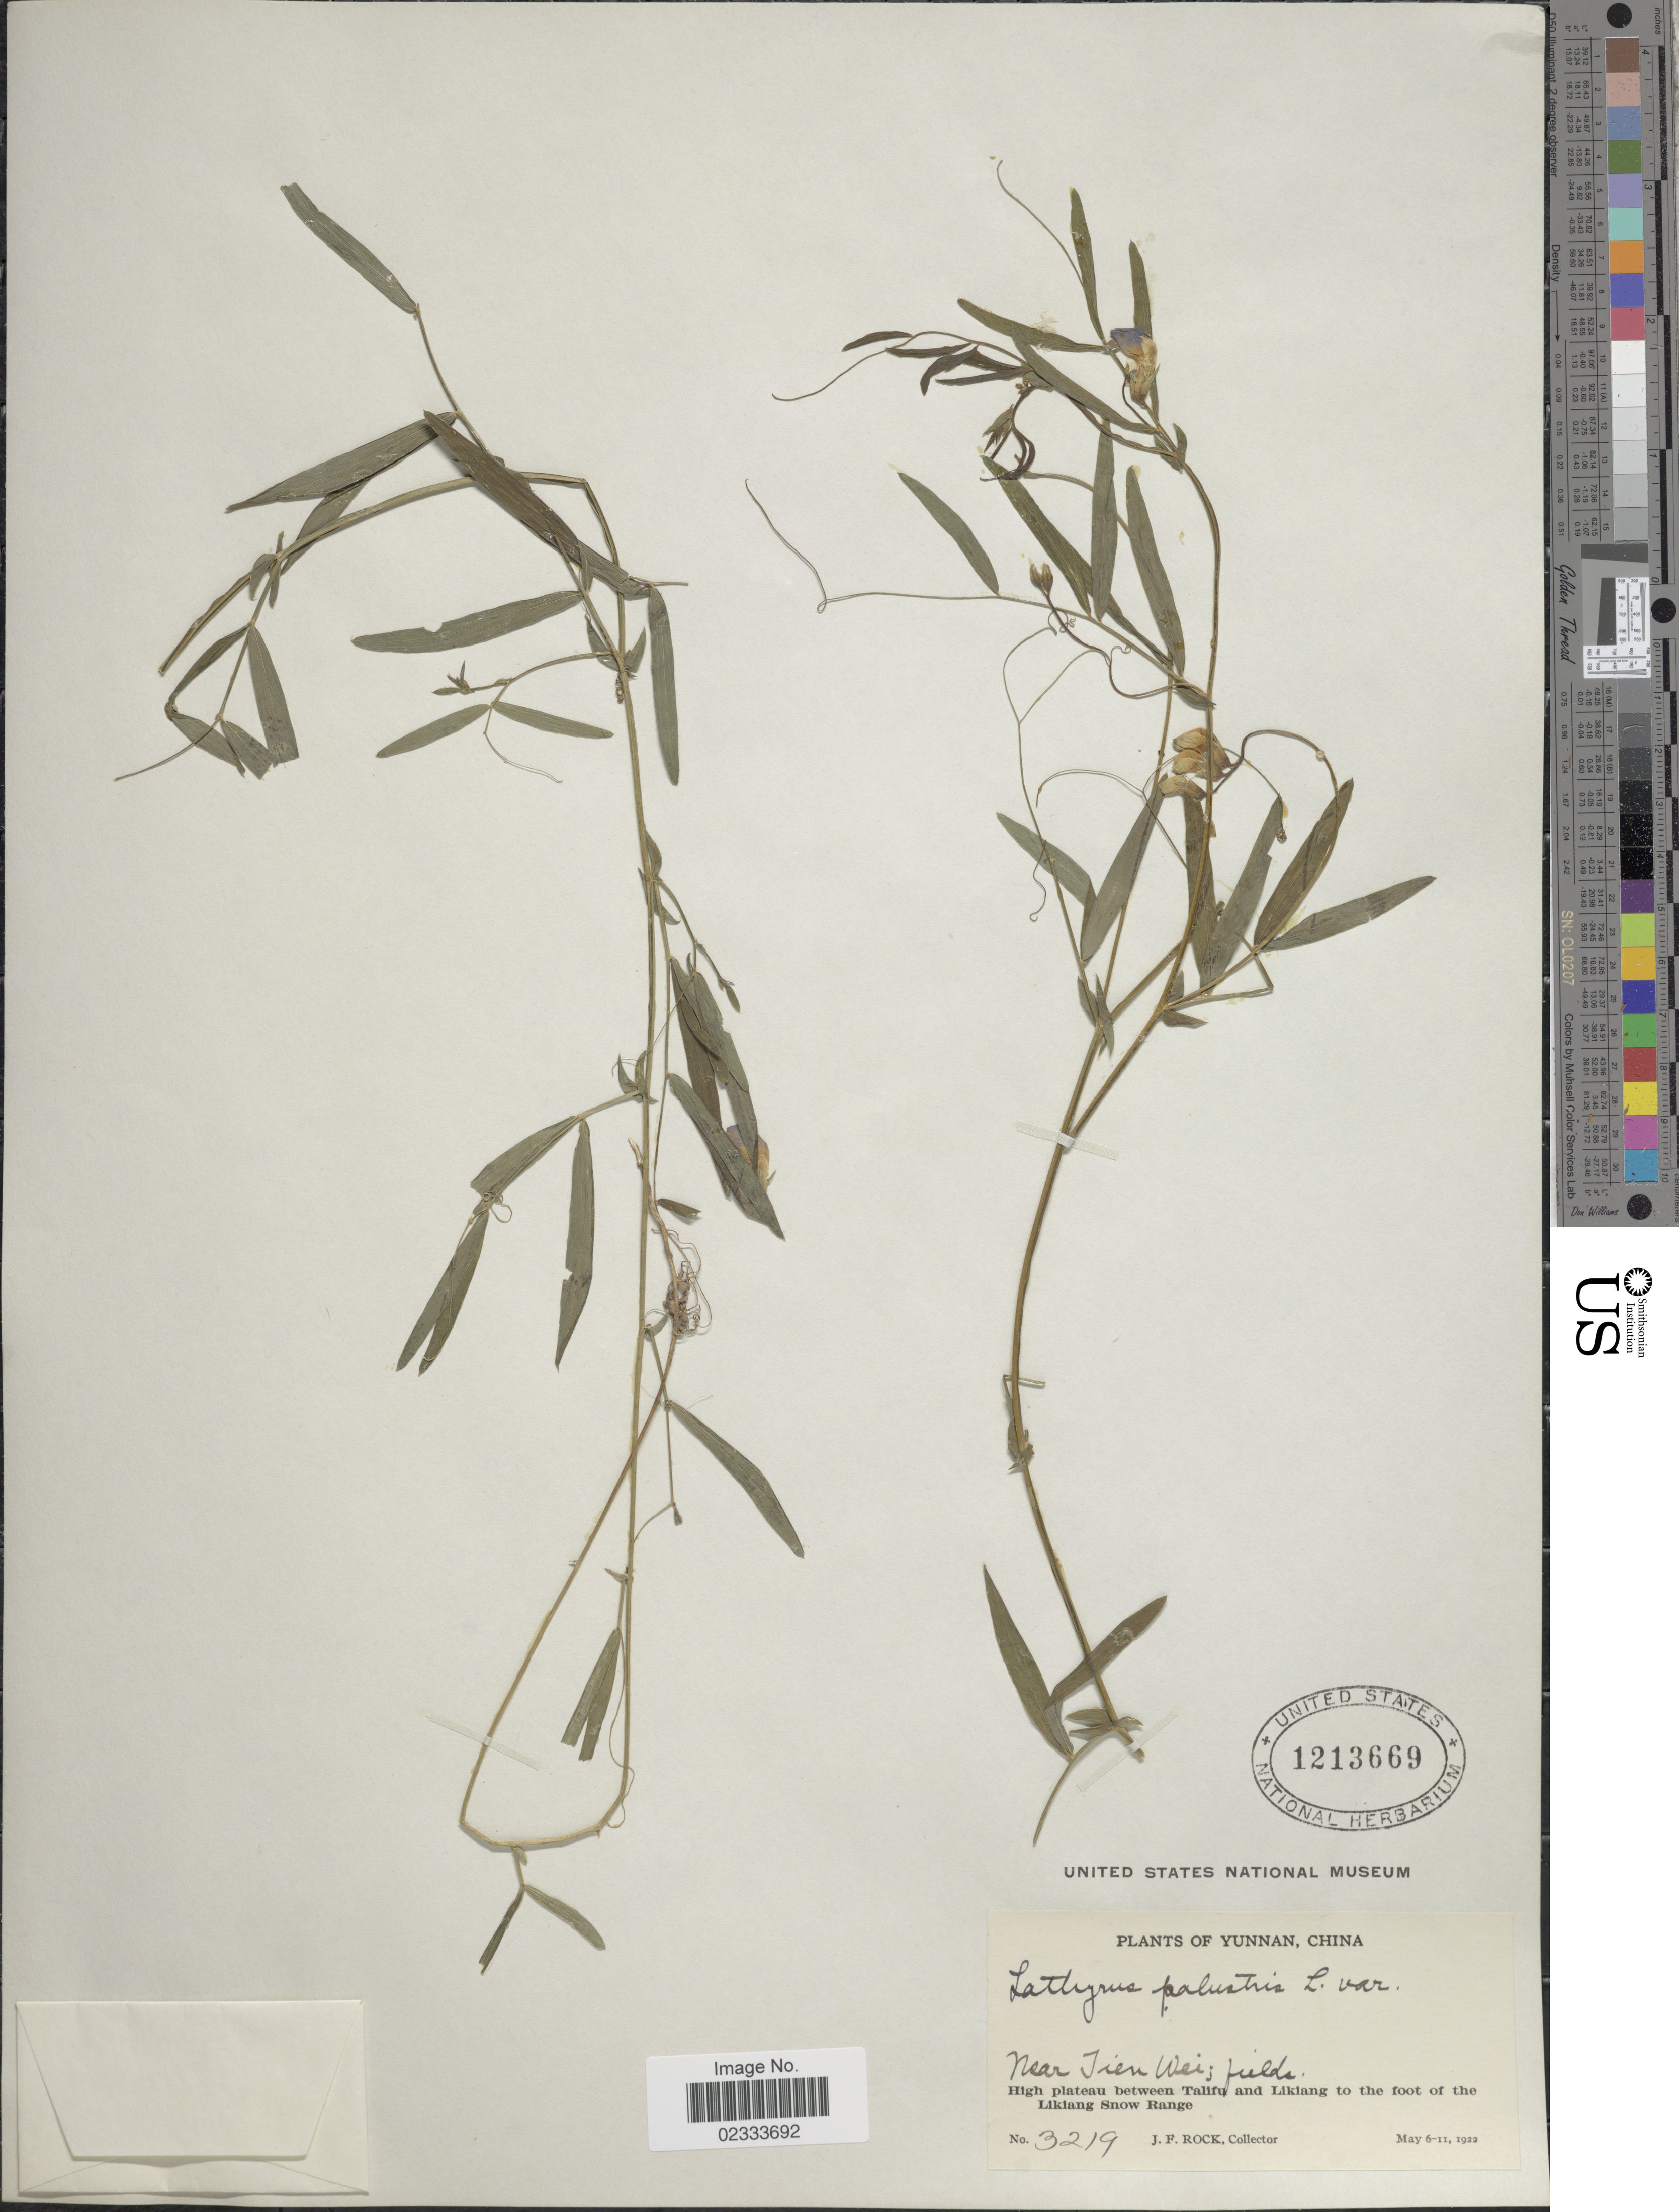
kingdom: Plantae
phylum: Tracheophyta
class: Magnoliopsida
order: Fabales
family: Fabaceae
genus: Lathyrus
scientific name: Lathyrus palustris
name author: L.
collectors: J. Rock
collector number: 3219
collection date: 1922-05-06/1922-05-11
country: China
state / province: Yunnan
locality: Near Jien Wei; fields, High plateau between Talifu and Likiang to the foot of the Likiang Snow Range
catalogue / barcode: US 1213669